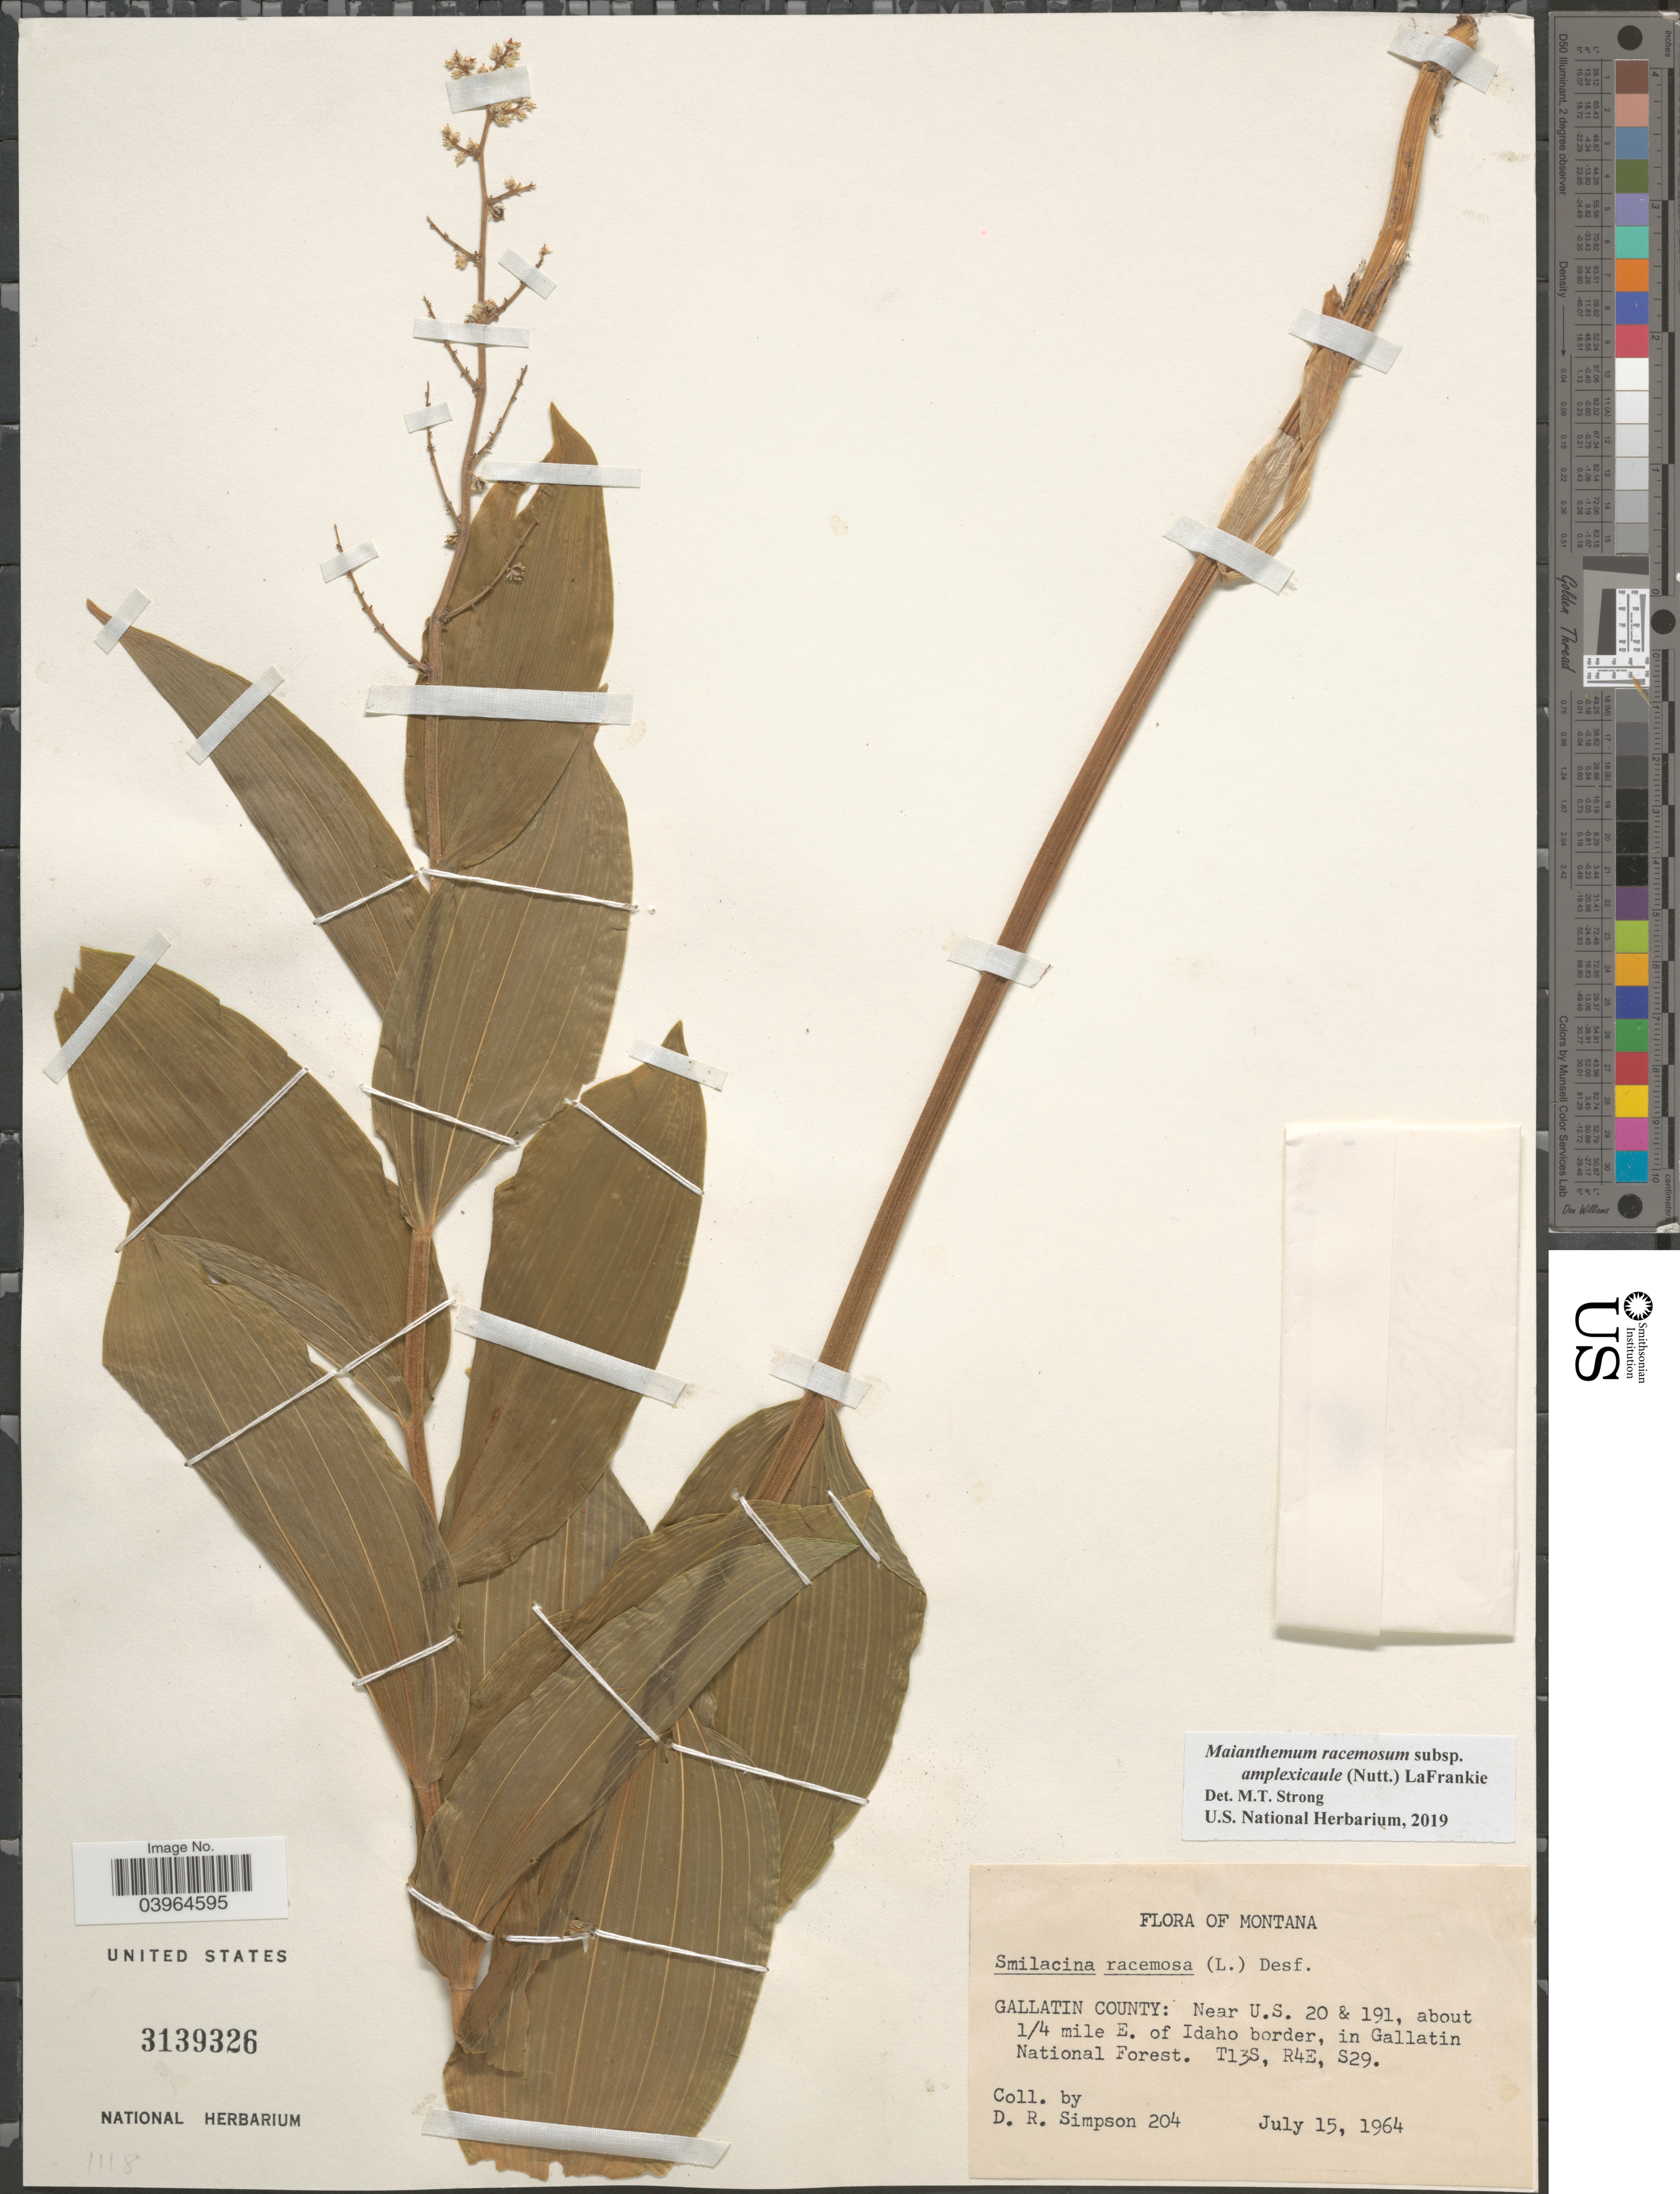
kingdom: Plantae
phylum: Tracheophyta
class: Liliopsida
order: Asparagales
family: Asparagaceae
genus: Maianthemum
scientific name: Maianthemum racemosum subsp. amplexicaule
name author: (Nutt.) LaFrankie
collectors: D. R. Simpson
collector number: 204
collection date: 1964-07-15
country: United States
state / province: Montana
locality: Gallatin County: Near U.S. 20 & 191, about ¼ mile E. of Idaho border, in Gallatin National Forest. T13S, R4E, S29.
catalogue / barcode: US 3139326